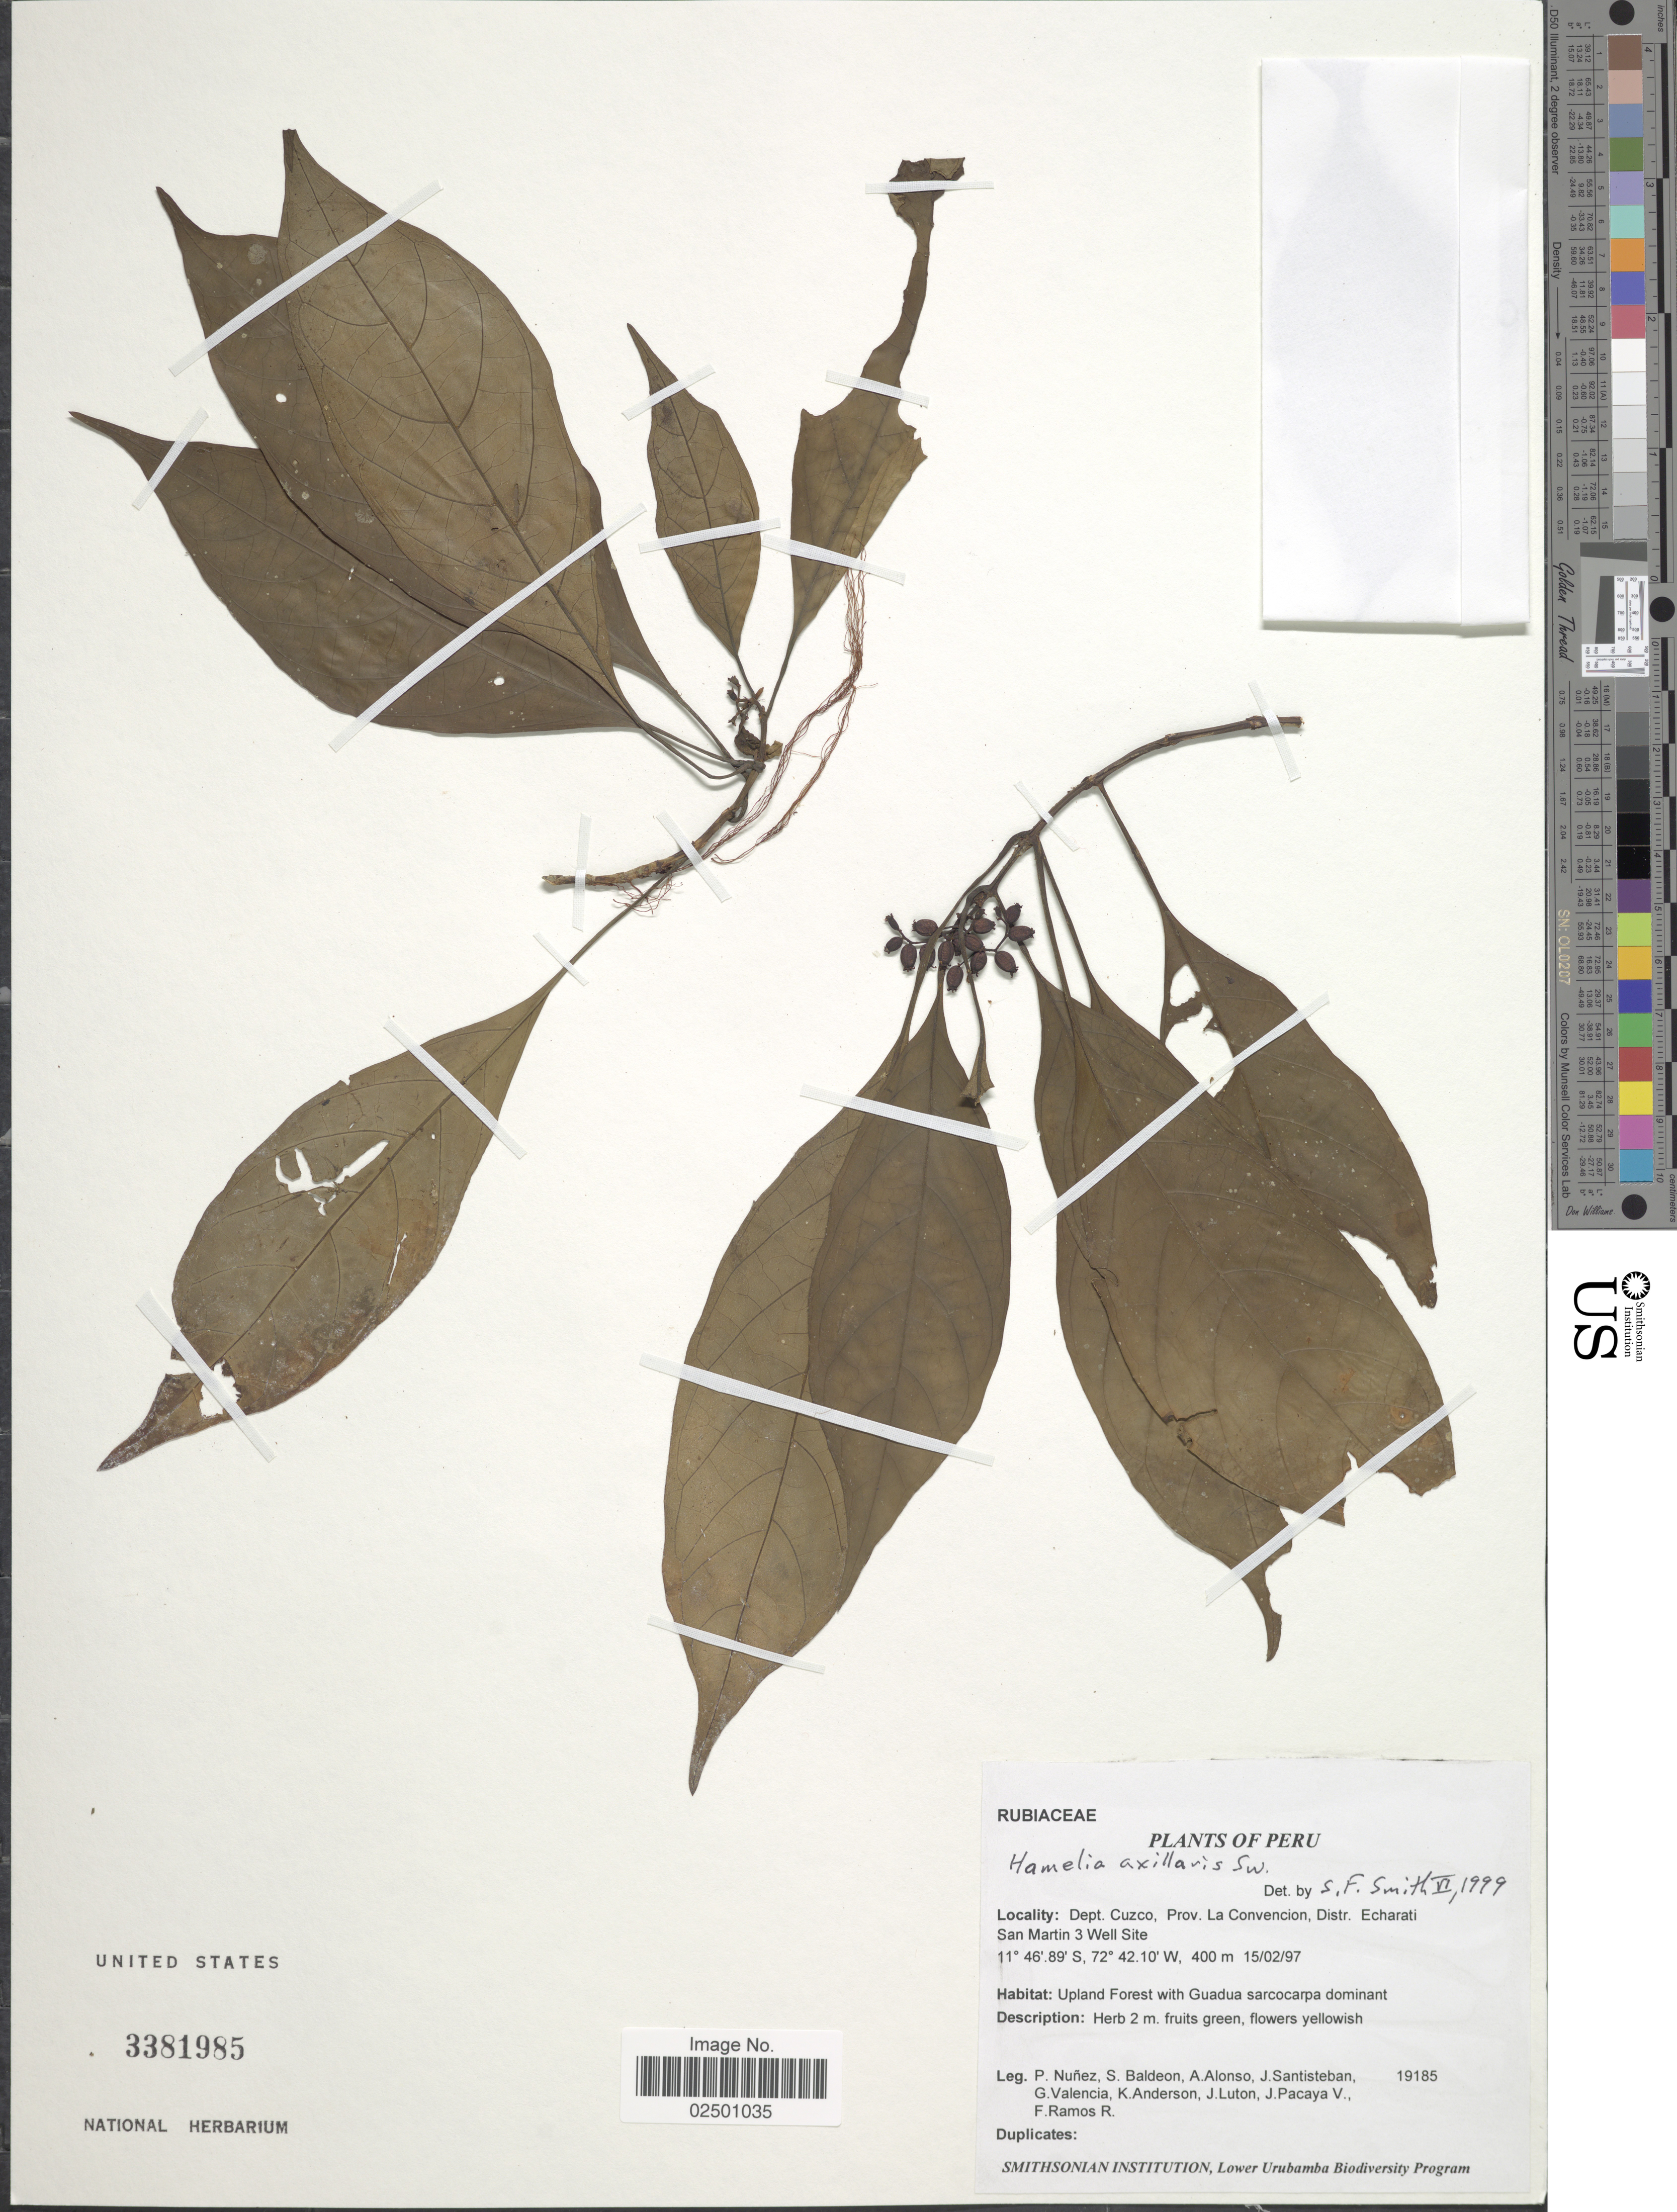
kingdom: Plantae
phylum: Tracheophyta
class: Magnoliopsida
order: Gentianales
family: Rubiaceae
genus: Hamelia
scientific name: Hamelia axillaris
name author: Sw.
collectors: P. Nuñez V., S. Baldeon, A. Alonso, J. Santisteban & et al.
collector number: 19185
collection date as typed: Transcribed d/m/y: 15/2/97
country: Peru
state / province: Cusco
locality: Dept. Cuzco, Prov. La Convencion, Distr. Echarati San Martin 3 Well Site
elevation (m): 400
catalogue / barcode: US 3381985